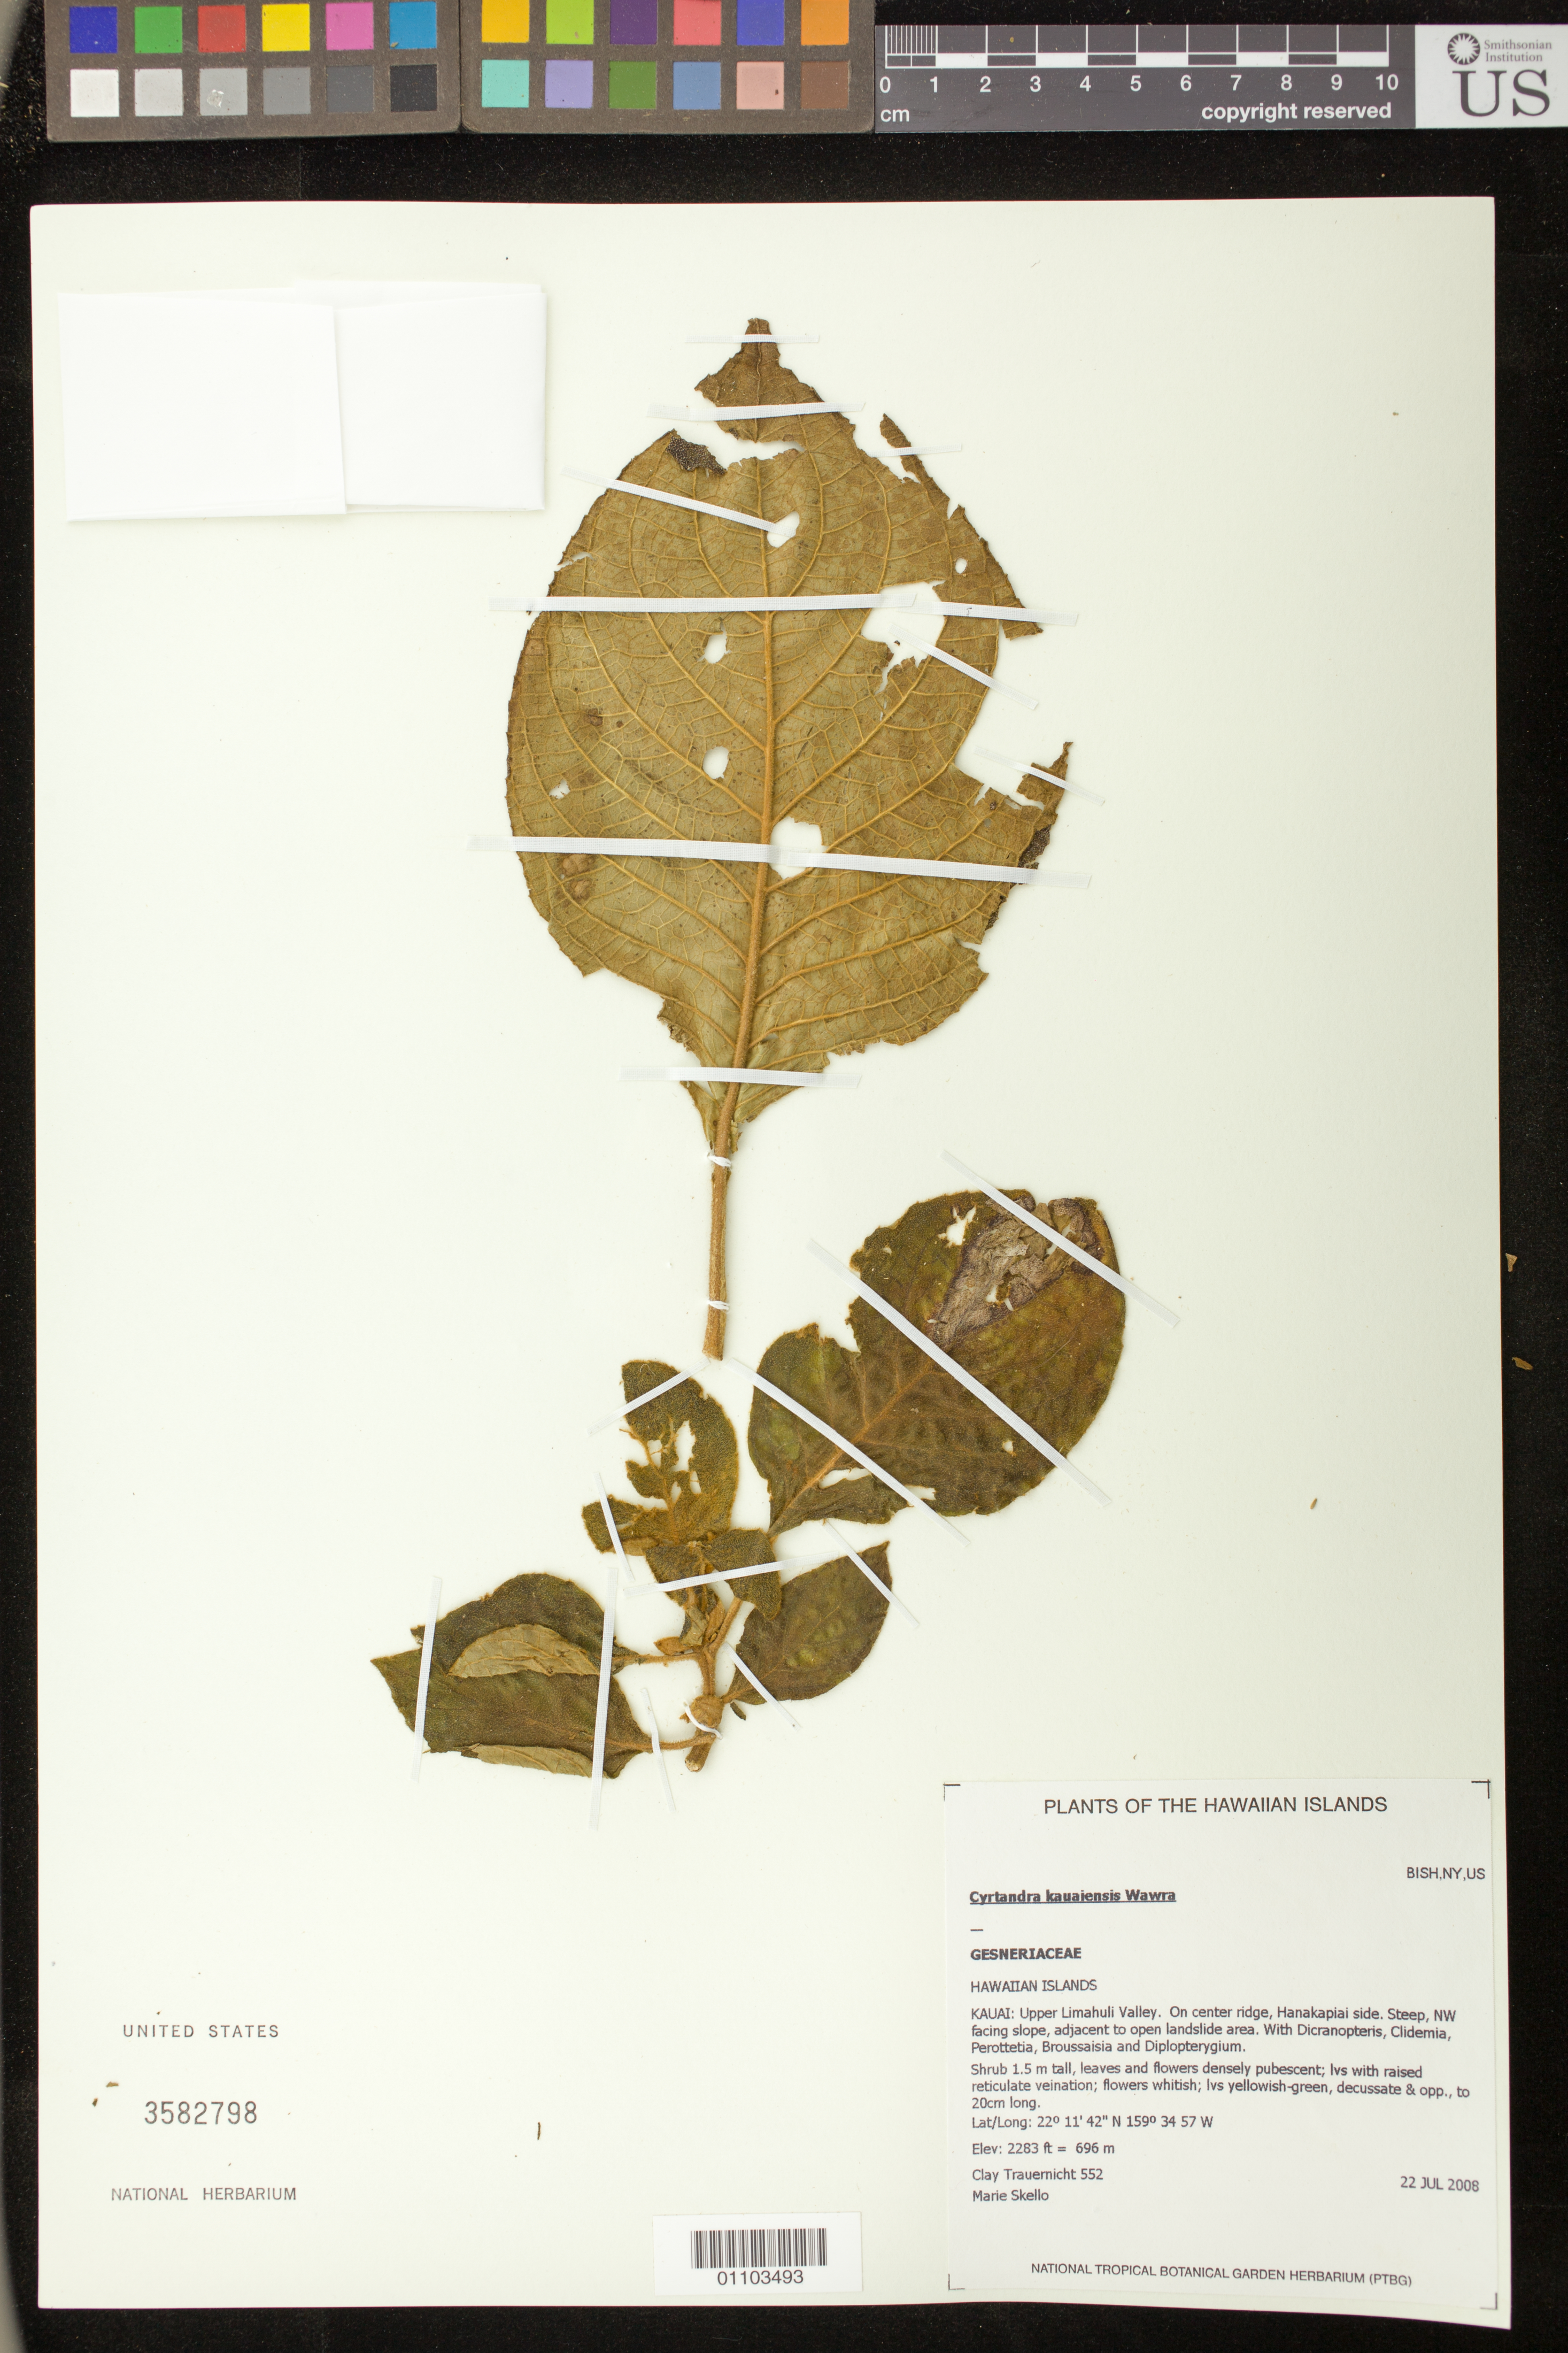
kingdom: Plantae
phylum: Tracheophyta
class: Magnoliopsida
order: Lamiales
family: Gesneriaceae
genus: Cyrtandra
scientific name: Cyrtandra kauaiensis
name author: Wawra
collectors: C. Trauernicht & M. Skello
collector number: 552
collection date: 2008-07-22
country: United States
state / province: Hawaii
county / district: Kauai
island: Kaua'i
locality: Upper Limahuli Valley, on center ridge, Hanakapiai side. NW facing slope.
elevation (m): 696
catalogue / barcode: US 3582798